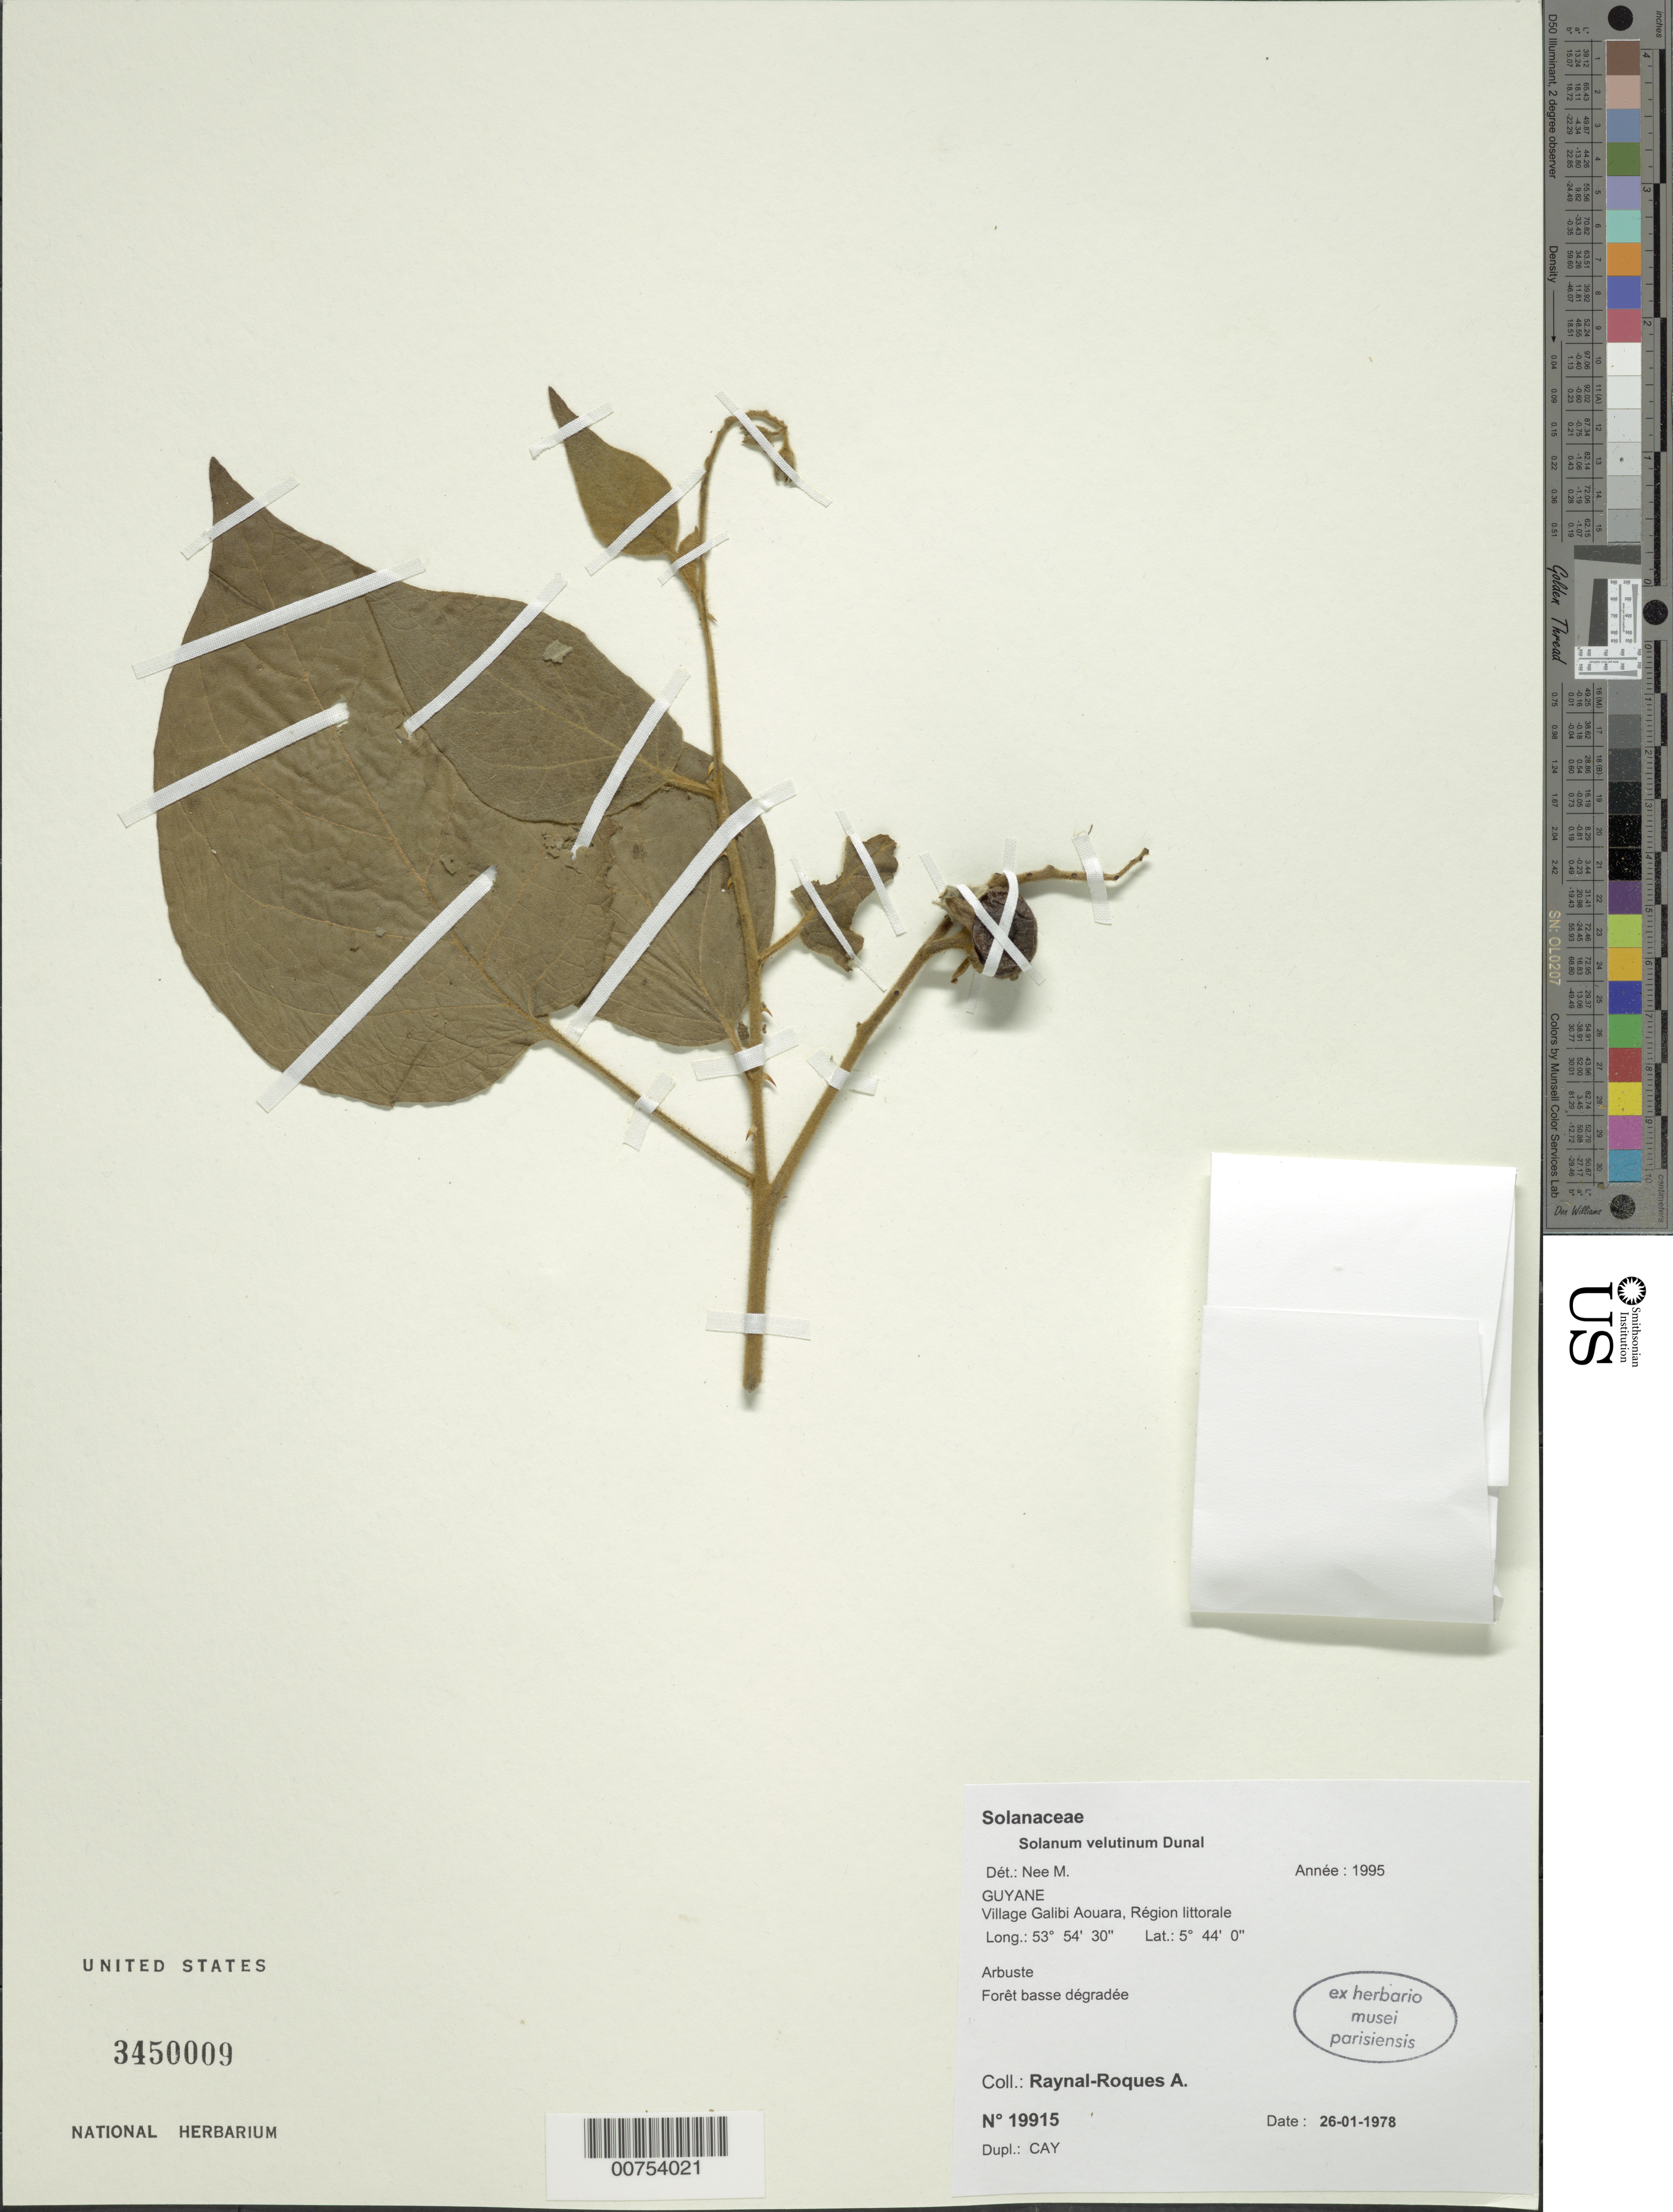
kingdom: Plantae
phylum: Tracheophyta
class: Magnoliopsida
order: Solanales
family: Solanaceae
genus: Solanum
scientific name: Solanum velutinum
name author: Dunal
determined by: Nee, Michael H.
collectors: A. M. Raynal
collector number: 19915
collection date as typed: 1 Jan 1978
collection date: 1978-01-01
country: French Guiana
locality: Village Galibi Aouara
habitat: Low disturbed forest.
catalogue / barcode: US 3450009